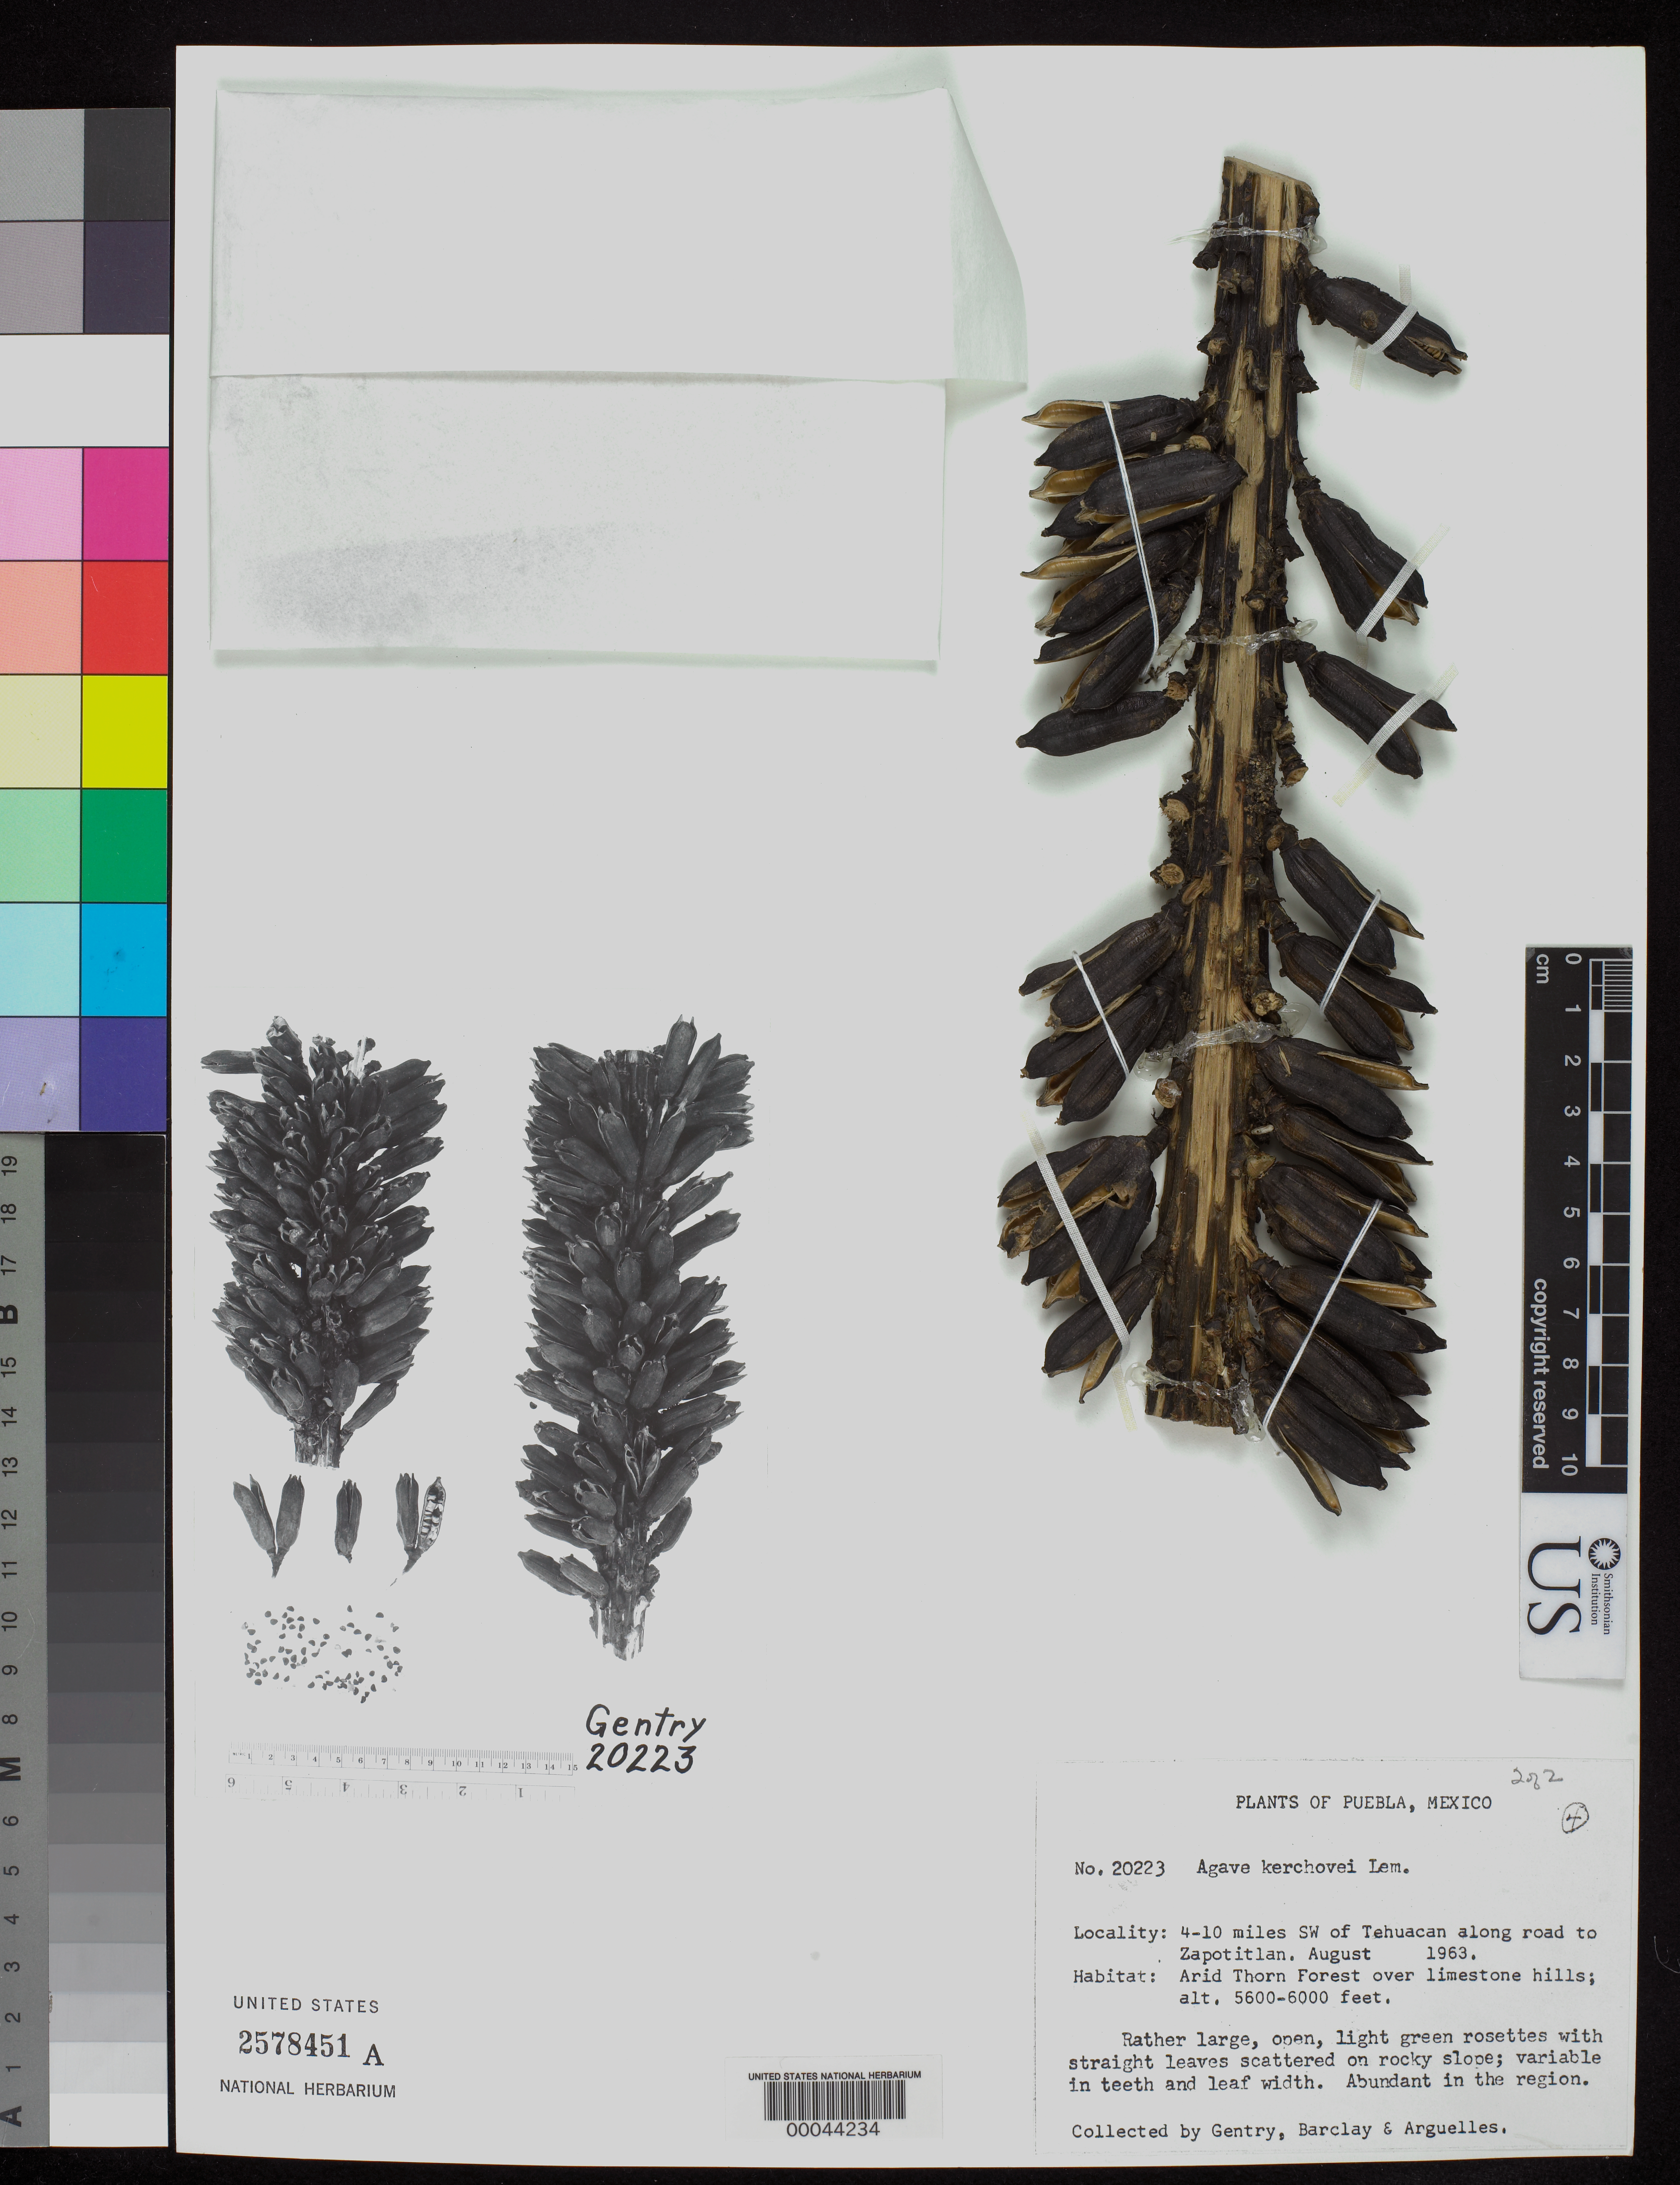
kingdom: Plantae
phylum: Tracheophyta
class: Liliopsida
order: Asparagales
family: Asparagaceae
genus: Agave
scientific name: Agave kerchovei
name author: Lem.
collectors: H. S. Gentry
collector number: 20223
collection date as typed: Aug 1963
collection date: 1963-08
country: Mexico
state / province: Puebla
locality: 4-10 mi SW of Tehuacan along road to Zapotitlan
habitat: Arid thorn forest over limestone hills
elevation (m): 1707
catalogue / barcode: US 2578451A